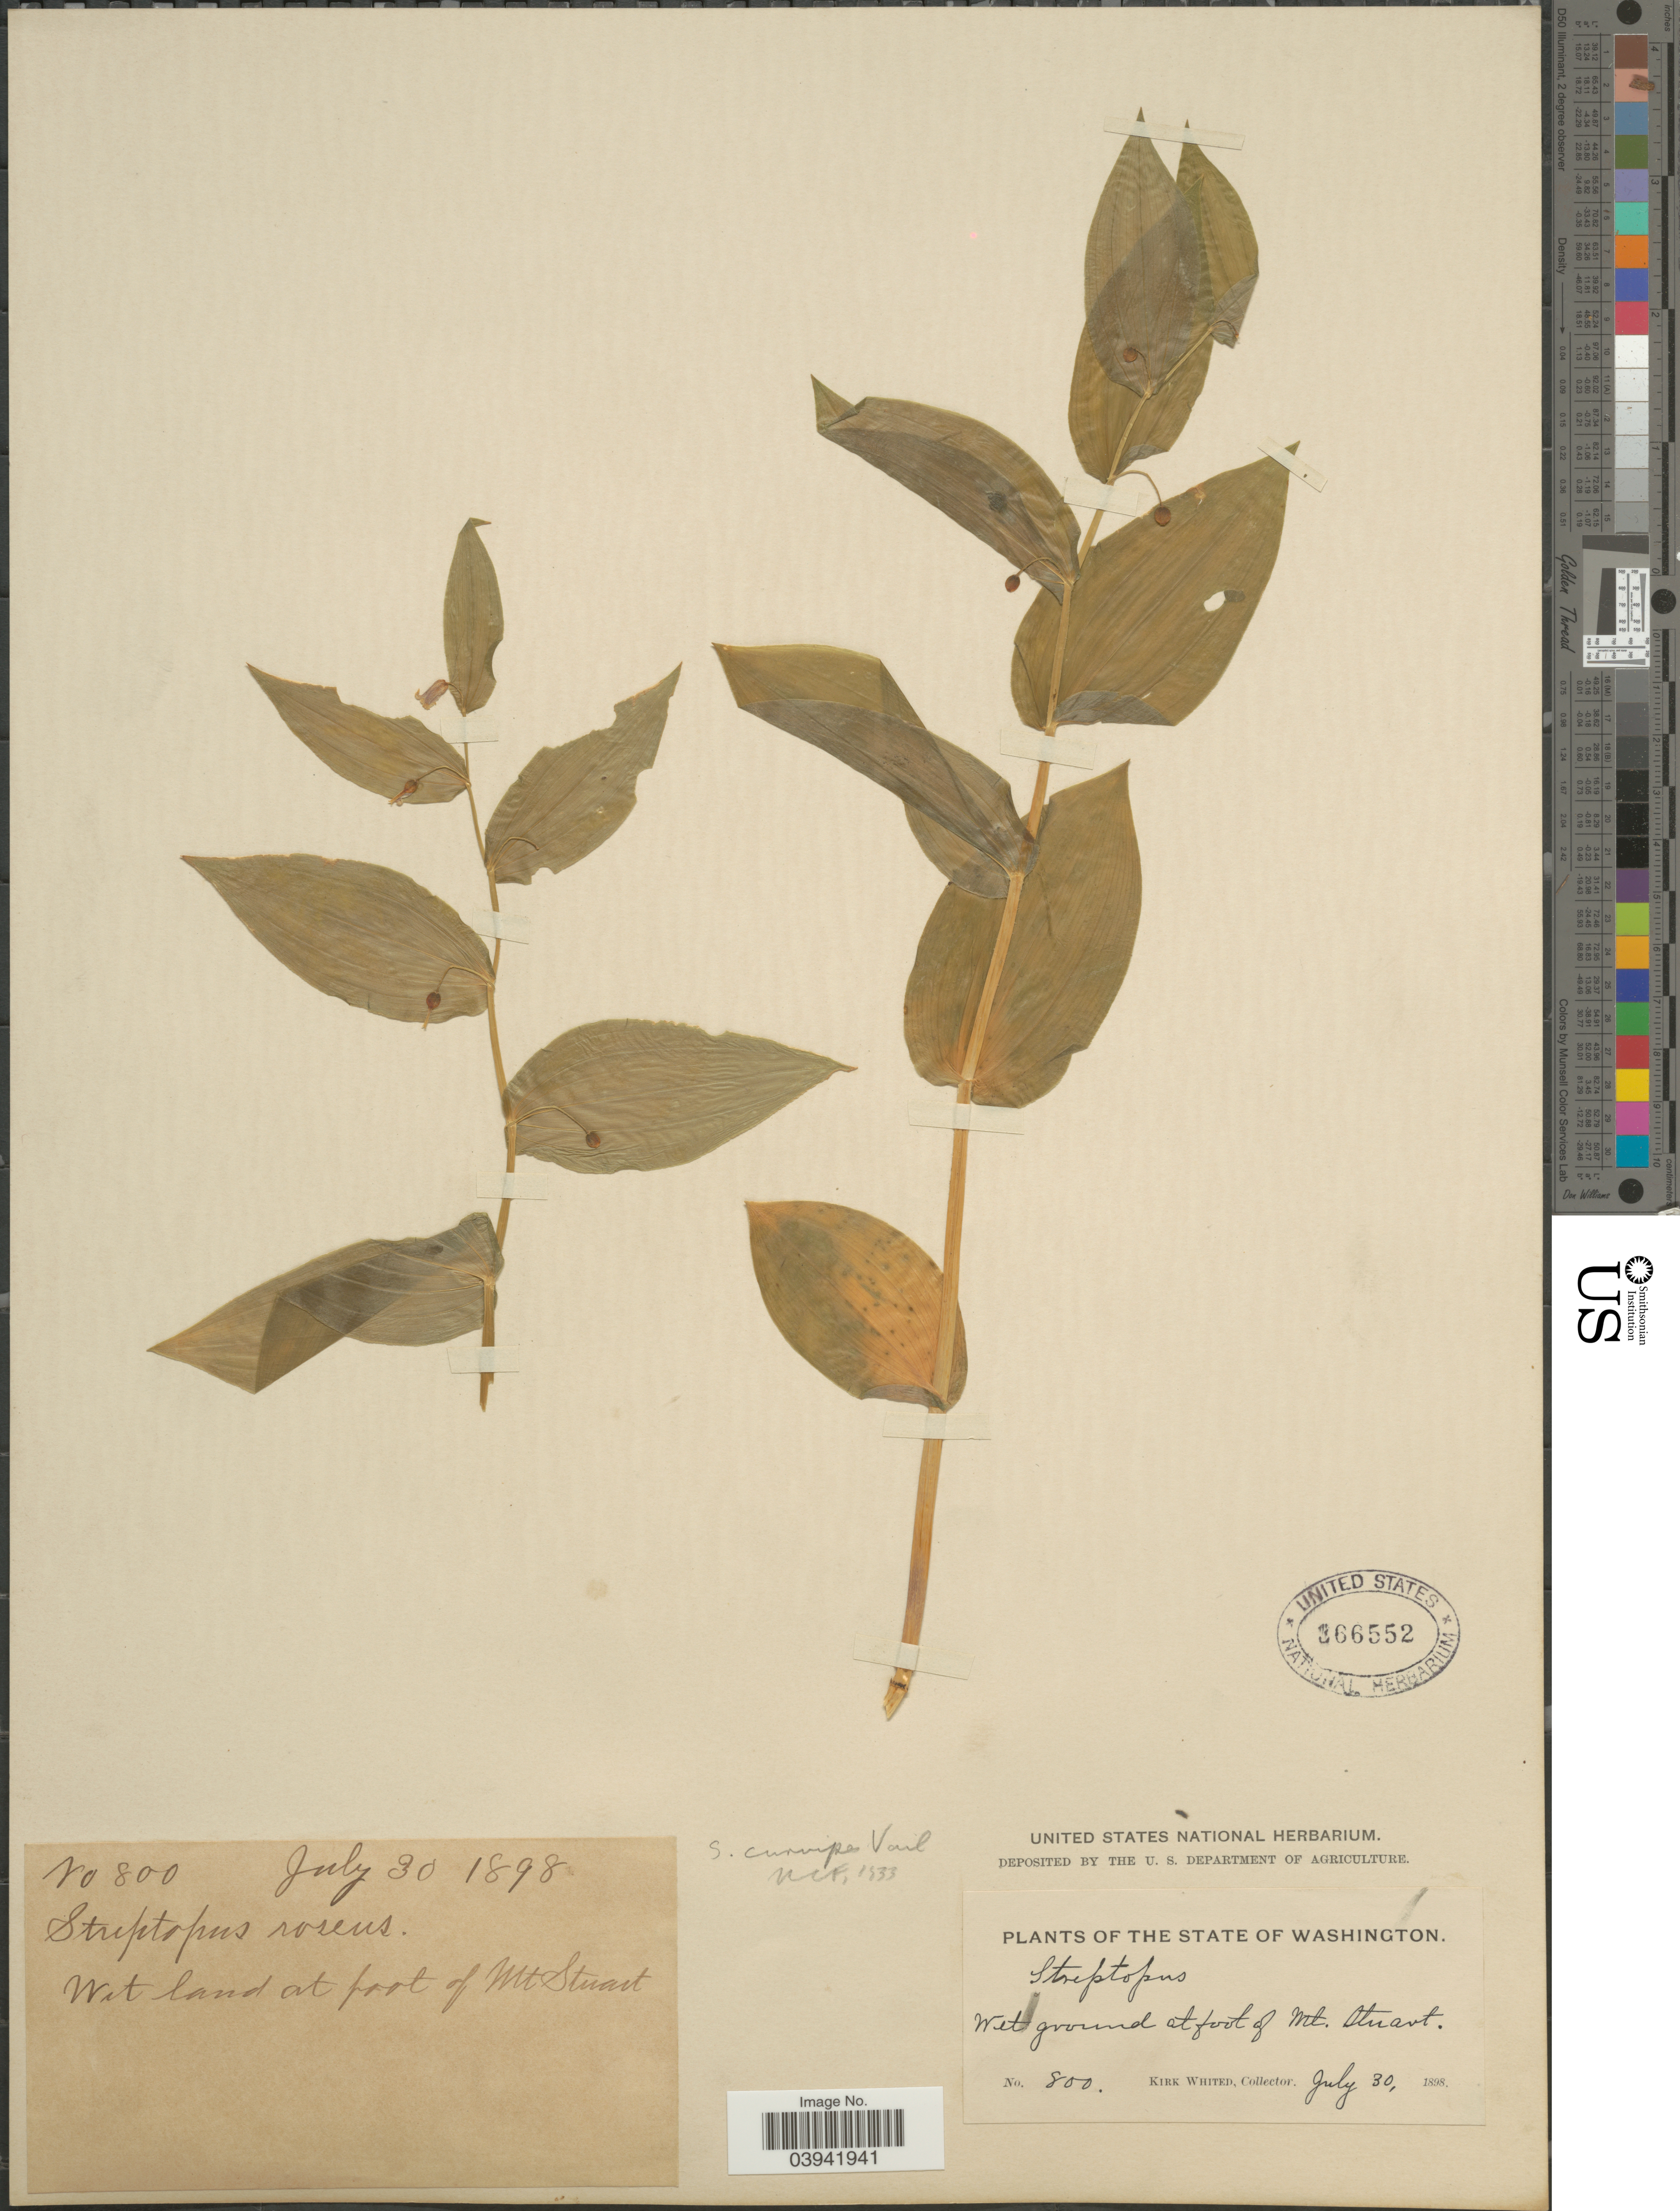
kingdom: Plantae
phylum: Tracheophyta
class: Liliopsida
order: Liliales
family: Liliaceae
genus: Streptopus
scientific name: Streptopus roseus var. curvipes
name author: (Vail) Fassett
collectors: K. Whited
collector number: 800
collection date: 1898-07-30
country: United States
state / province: Washington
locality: Wet ground at foot of Mt. Stuart.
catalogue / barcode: US 366552